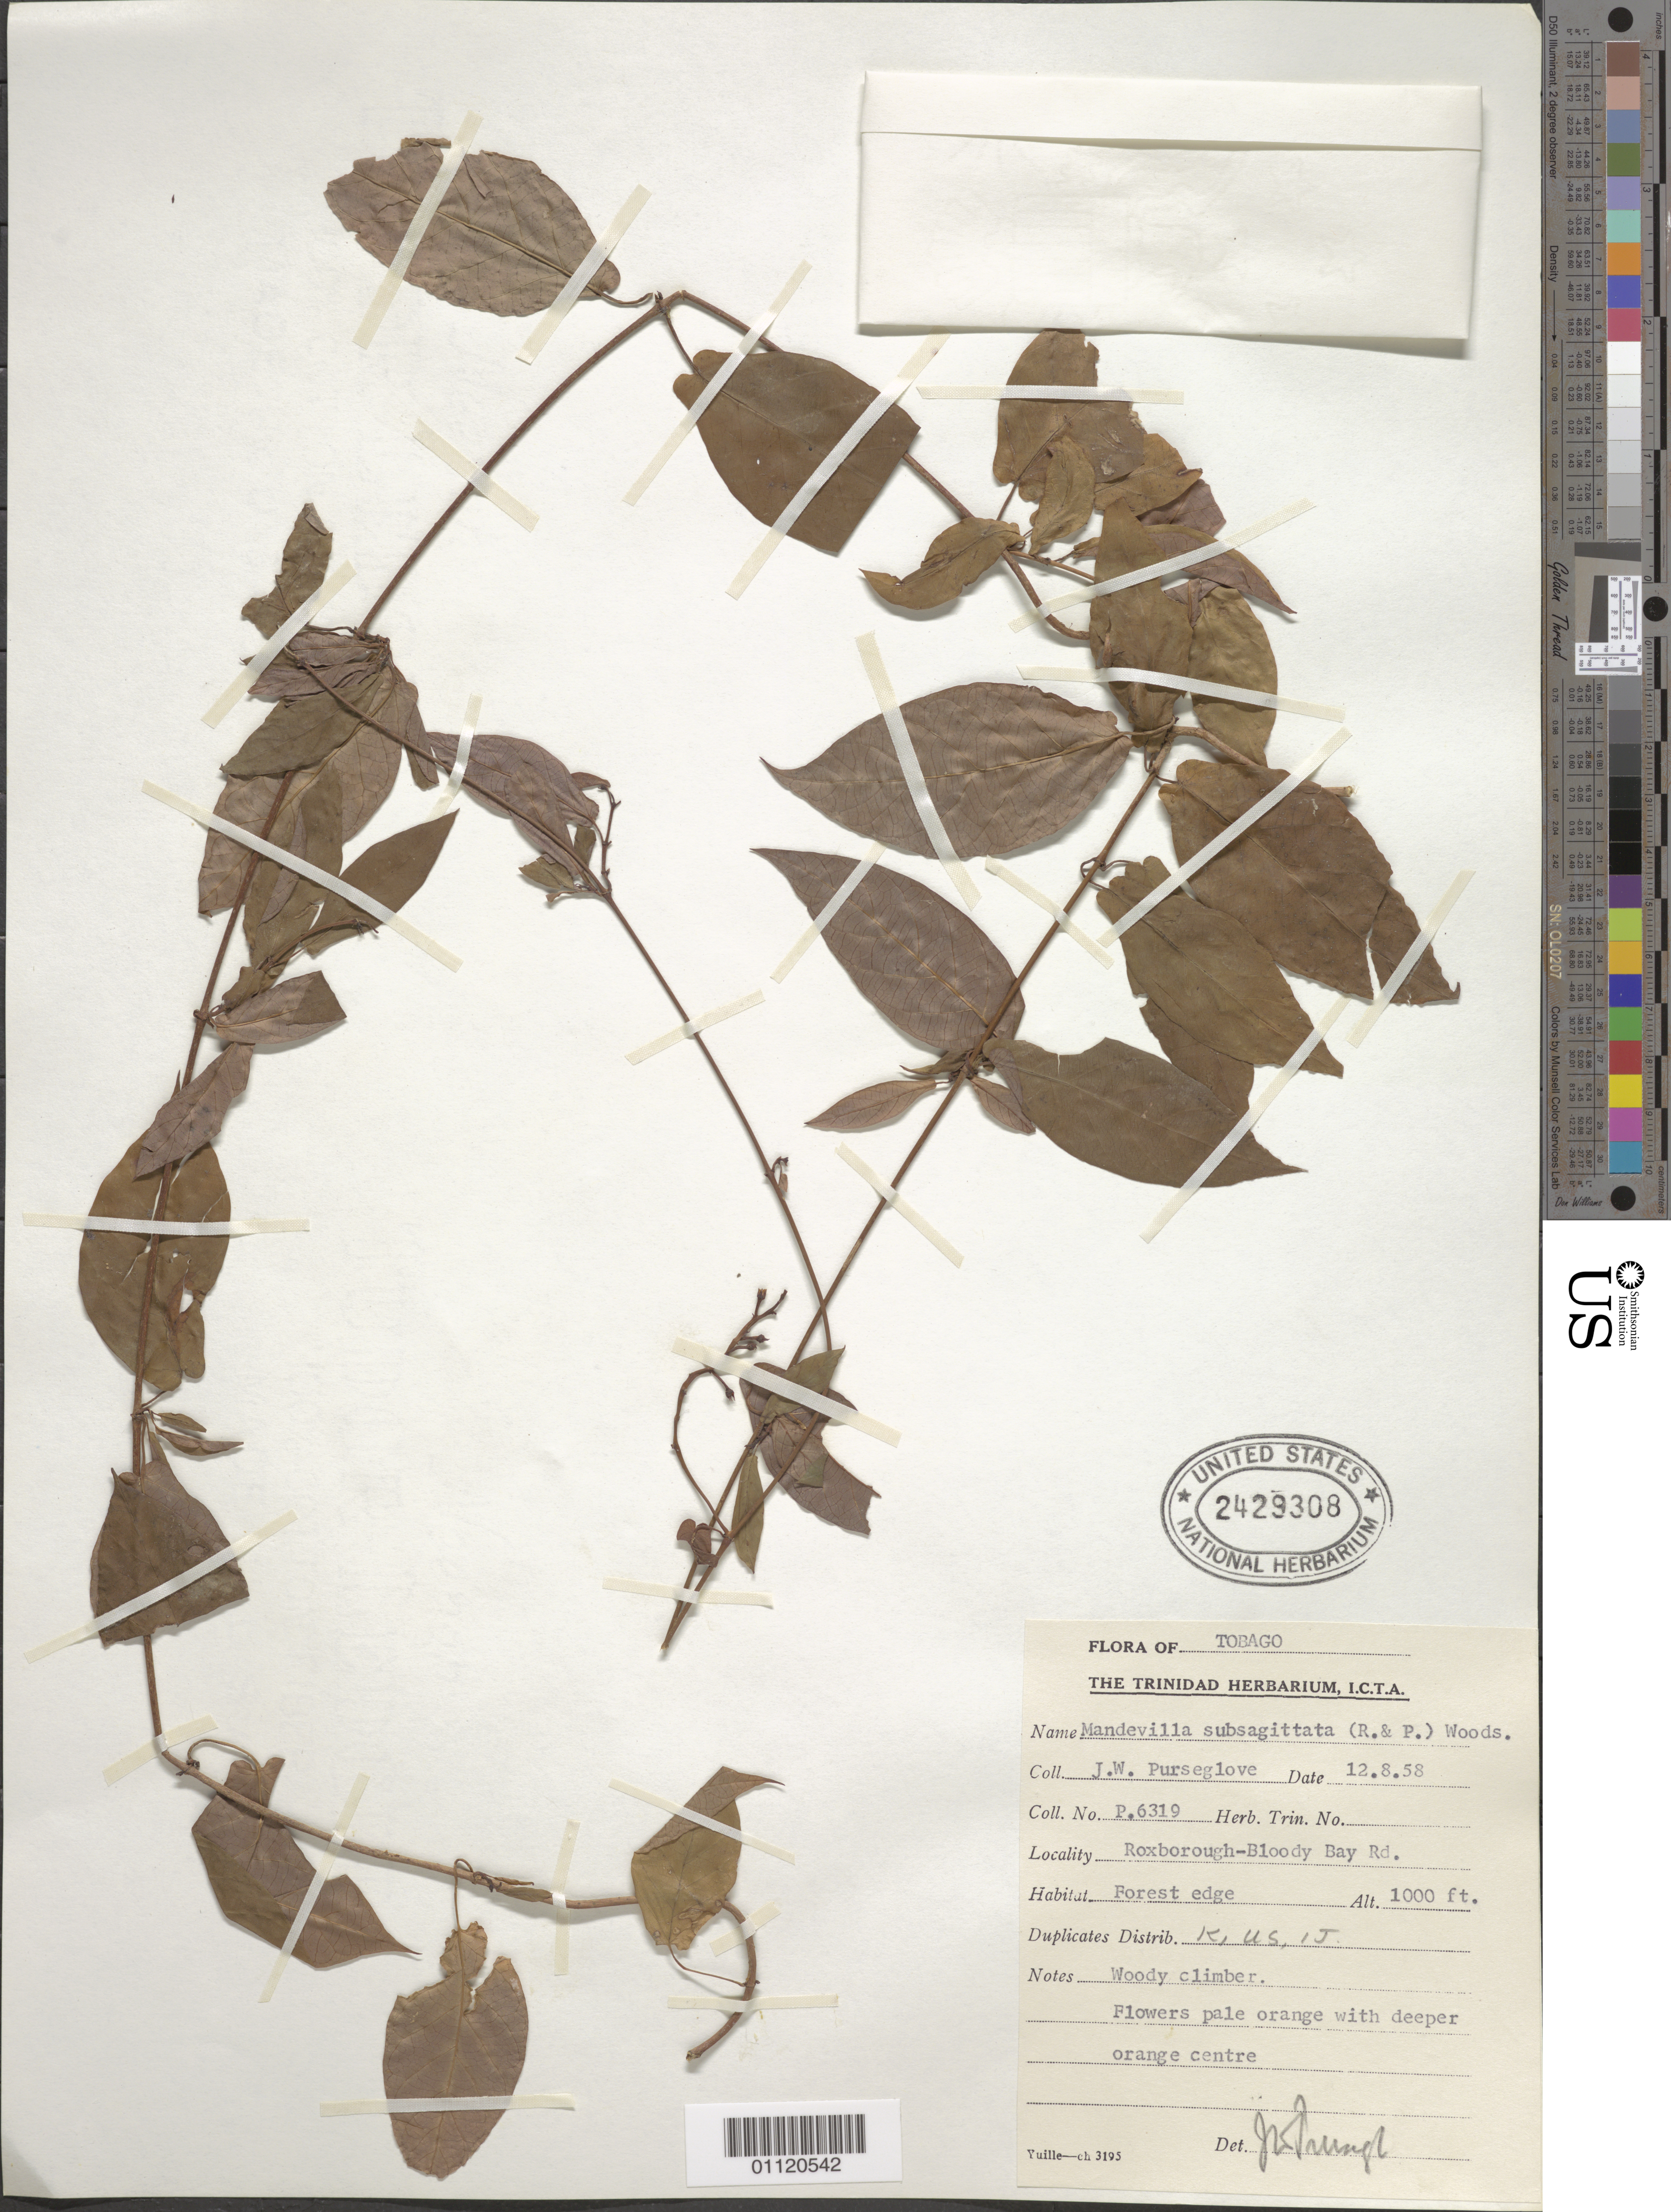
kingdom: Plantae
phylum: Tracheophyta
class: Magnoliopsida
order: Gentianales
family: Apocynaceae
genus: Mandevilla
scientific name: Mandevilla subsagittata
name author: (Ruiz & Pav.) Woodson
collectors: J. Purseglove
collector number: P.6319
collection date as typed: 12 Aug 1958 or 08 Dec 1958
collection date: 1958-08-12 or 1958-12-08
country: Trinidad and Tobago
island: Tobago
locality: Roxborough-Bloody Bay Rd.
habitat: forest edge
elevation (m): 305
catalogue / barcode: US 2429308